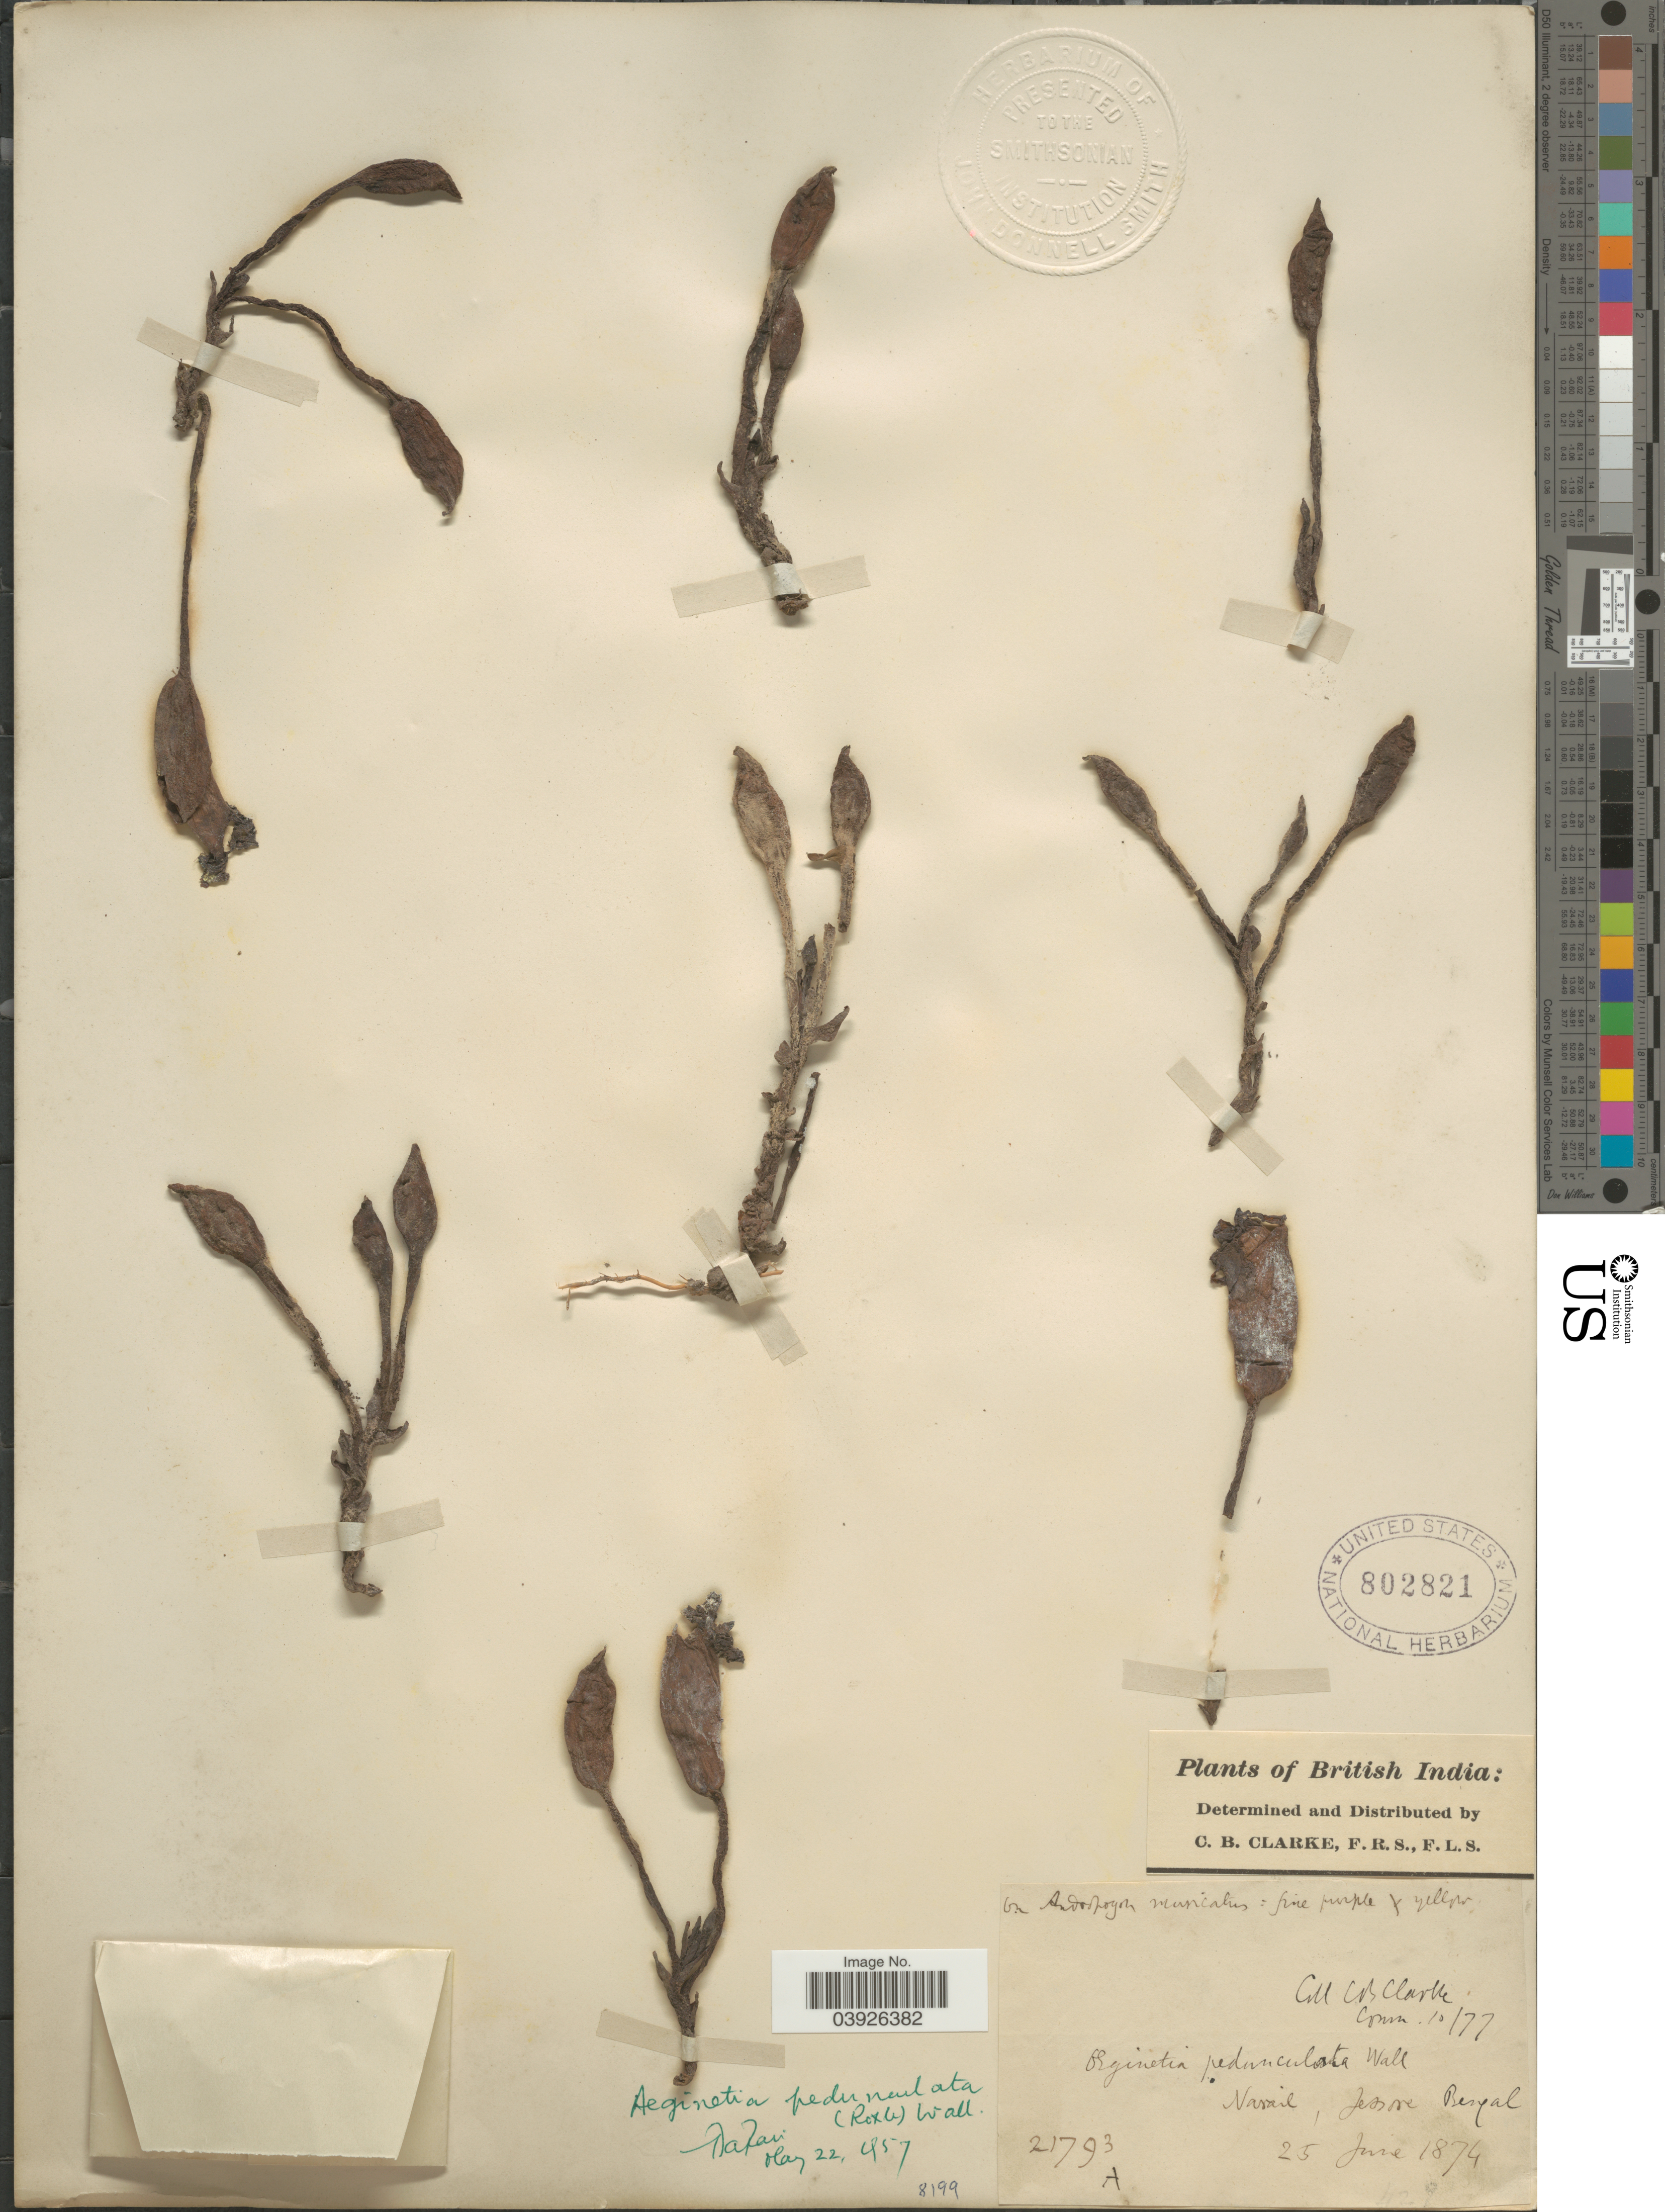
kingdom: Plantae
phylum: Tracheophyta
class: Magnoliopsida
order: Lamiales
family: Orobanchaceae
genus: Aeginetia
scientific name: Aeginetia pedunculata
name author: Wall.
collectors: C. B. Clarke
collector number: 21793 A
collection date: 1874-06-25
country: India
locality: British India. Narail, Jesore Bengal.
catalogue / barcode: US 802821